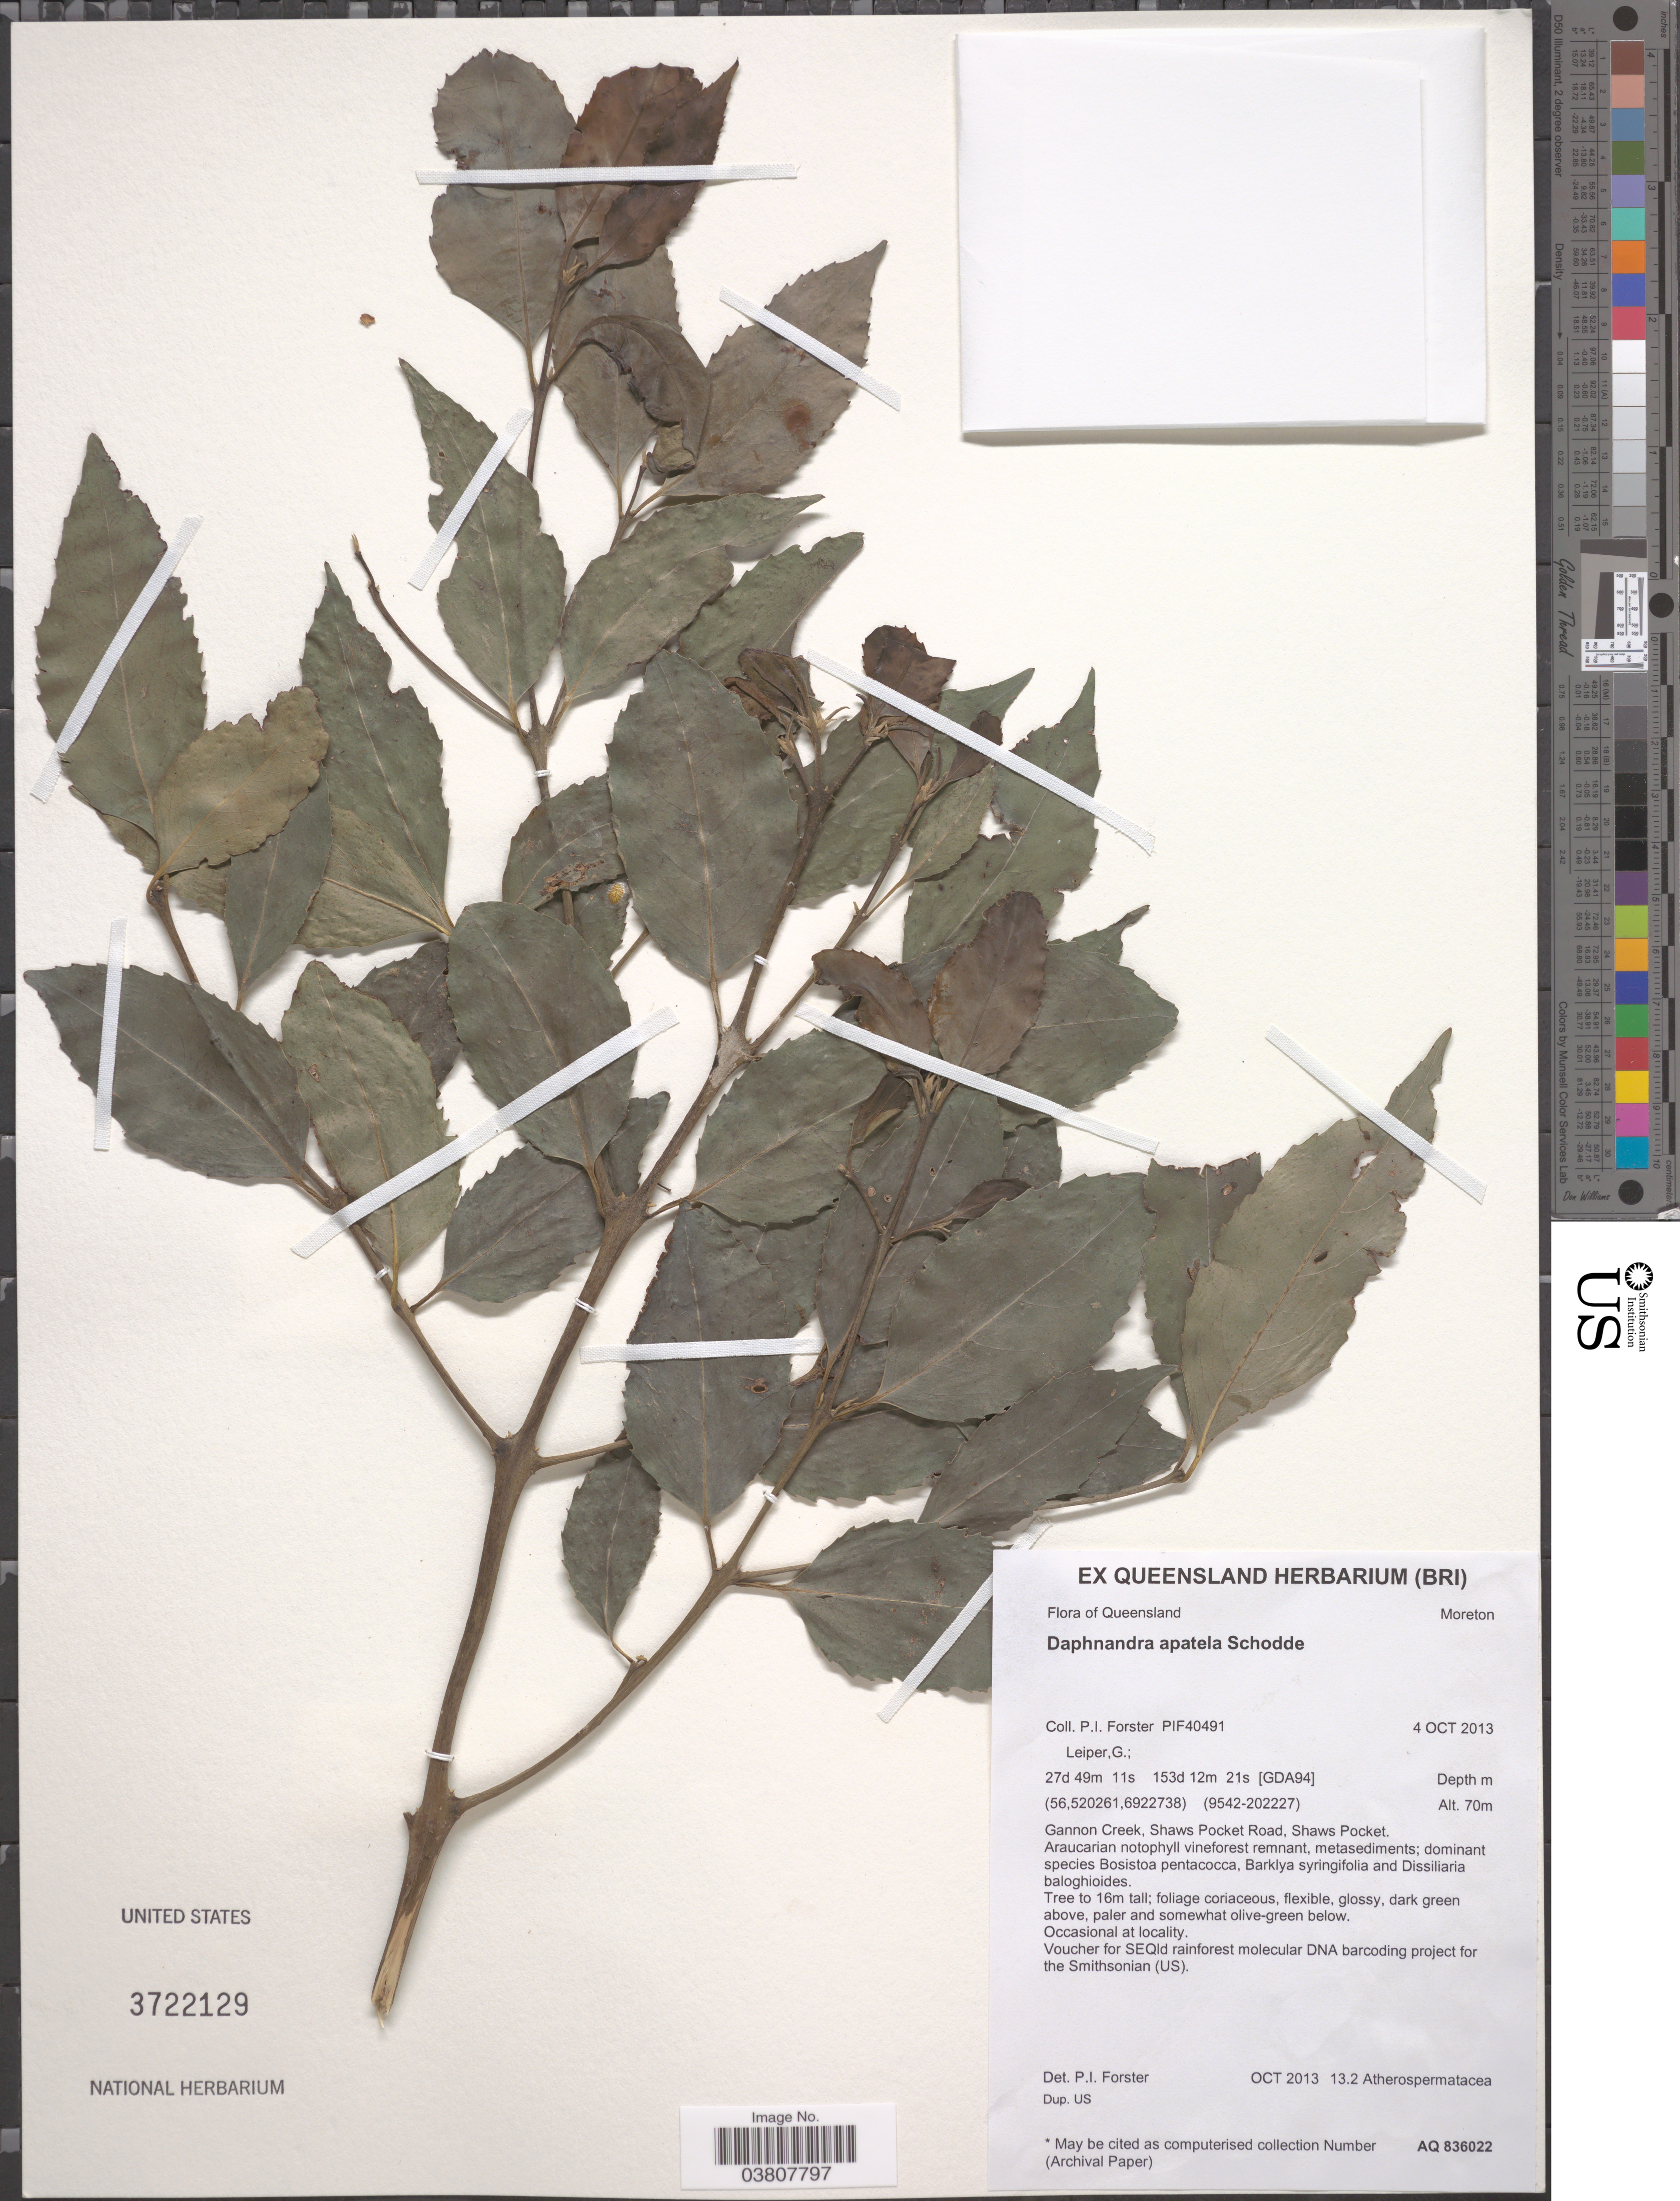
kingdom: Plantae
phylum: Tracheophyta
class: Magnoliopsida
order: Laurales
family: Atherospermataceae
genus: Daphnandra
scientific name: Daphnandra apatela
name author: Schodde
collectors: P. Forster & G. Leiper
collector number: PIF40491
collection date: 2013-10-04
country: Australia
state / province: Queensland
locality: Moreton. Gannon Creek, Shaws Pocket Road, Shaws Pocket.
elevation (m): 70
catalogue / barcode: US 3722129